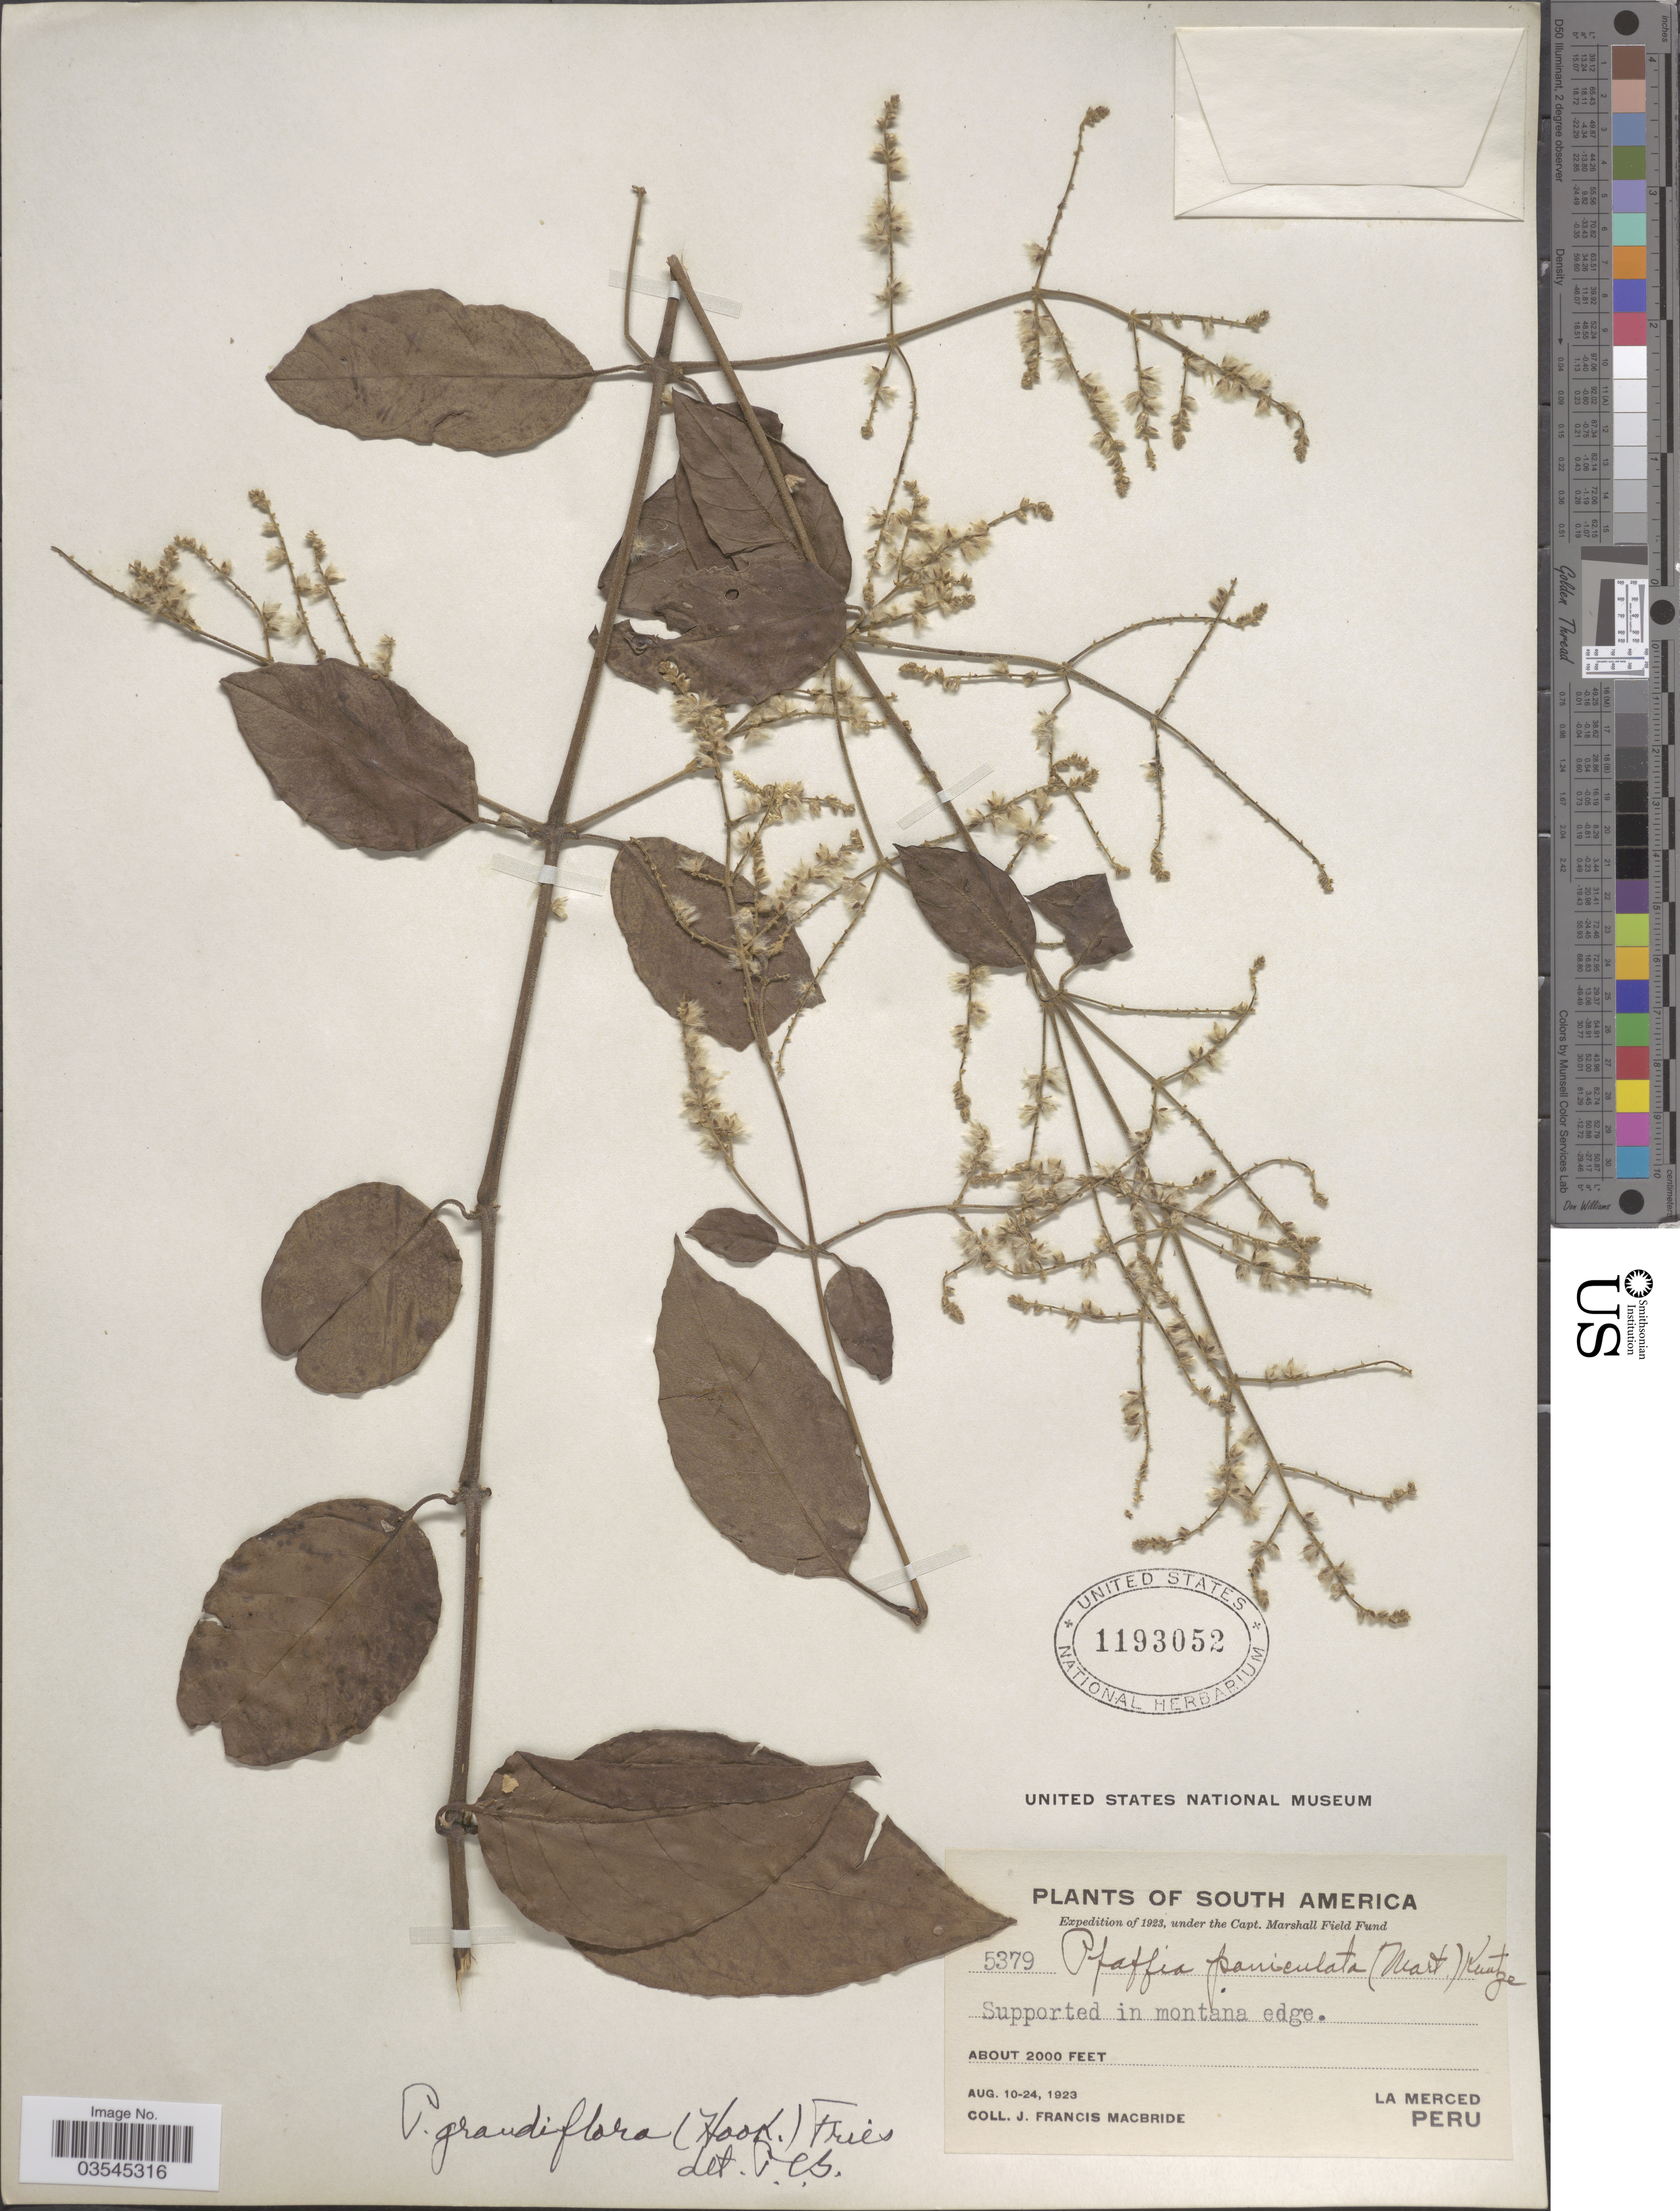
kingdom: Plantae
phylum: Tracheophyta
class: Magnoliopsida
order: Caryophyllales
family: Amaranthaceae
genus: Pfaffia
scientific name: Pfaffia grandiflora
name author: (Hook.) R.E. Fr.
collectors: J. F. Macbride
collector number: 5379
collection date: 1923-08-10/1923-08-24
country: Peru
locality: La Merced.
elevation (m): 610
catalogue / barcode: US 1193052